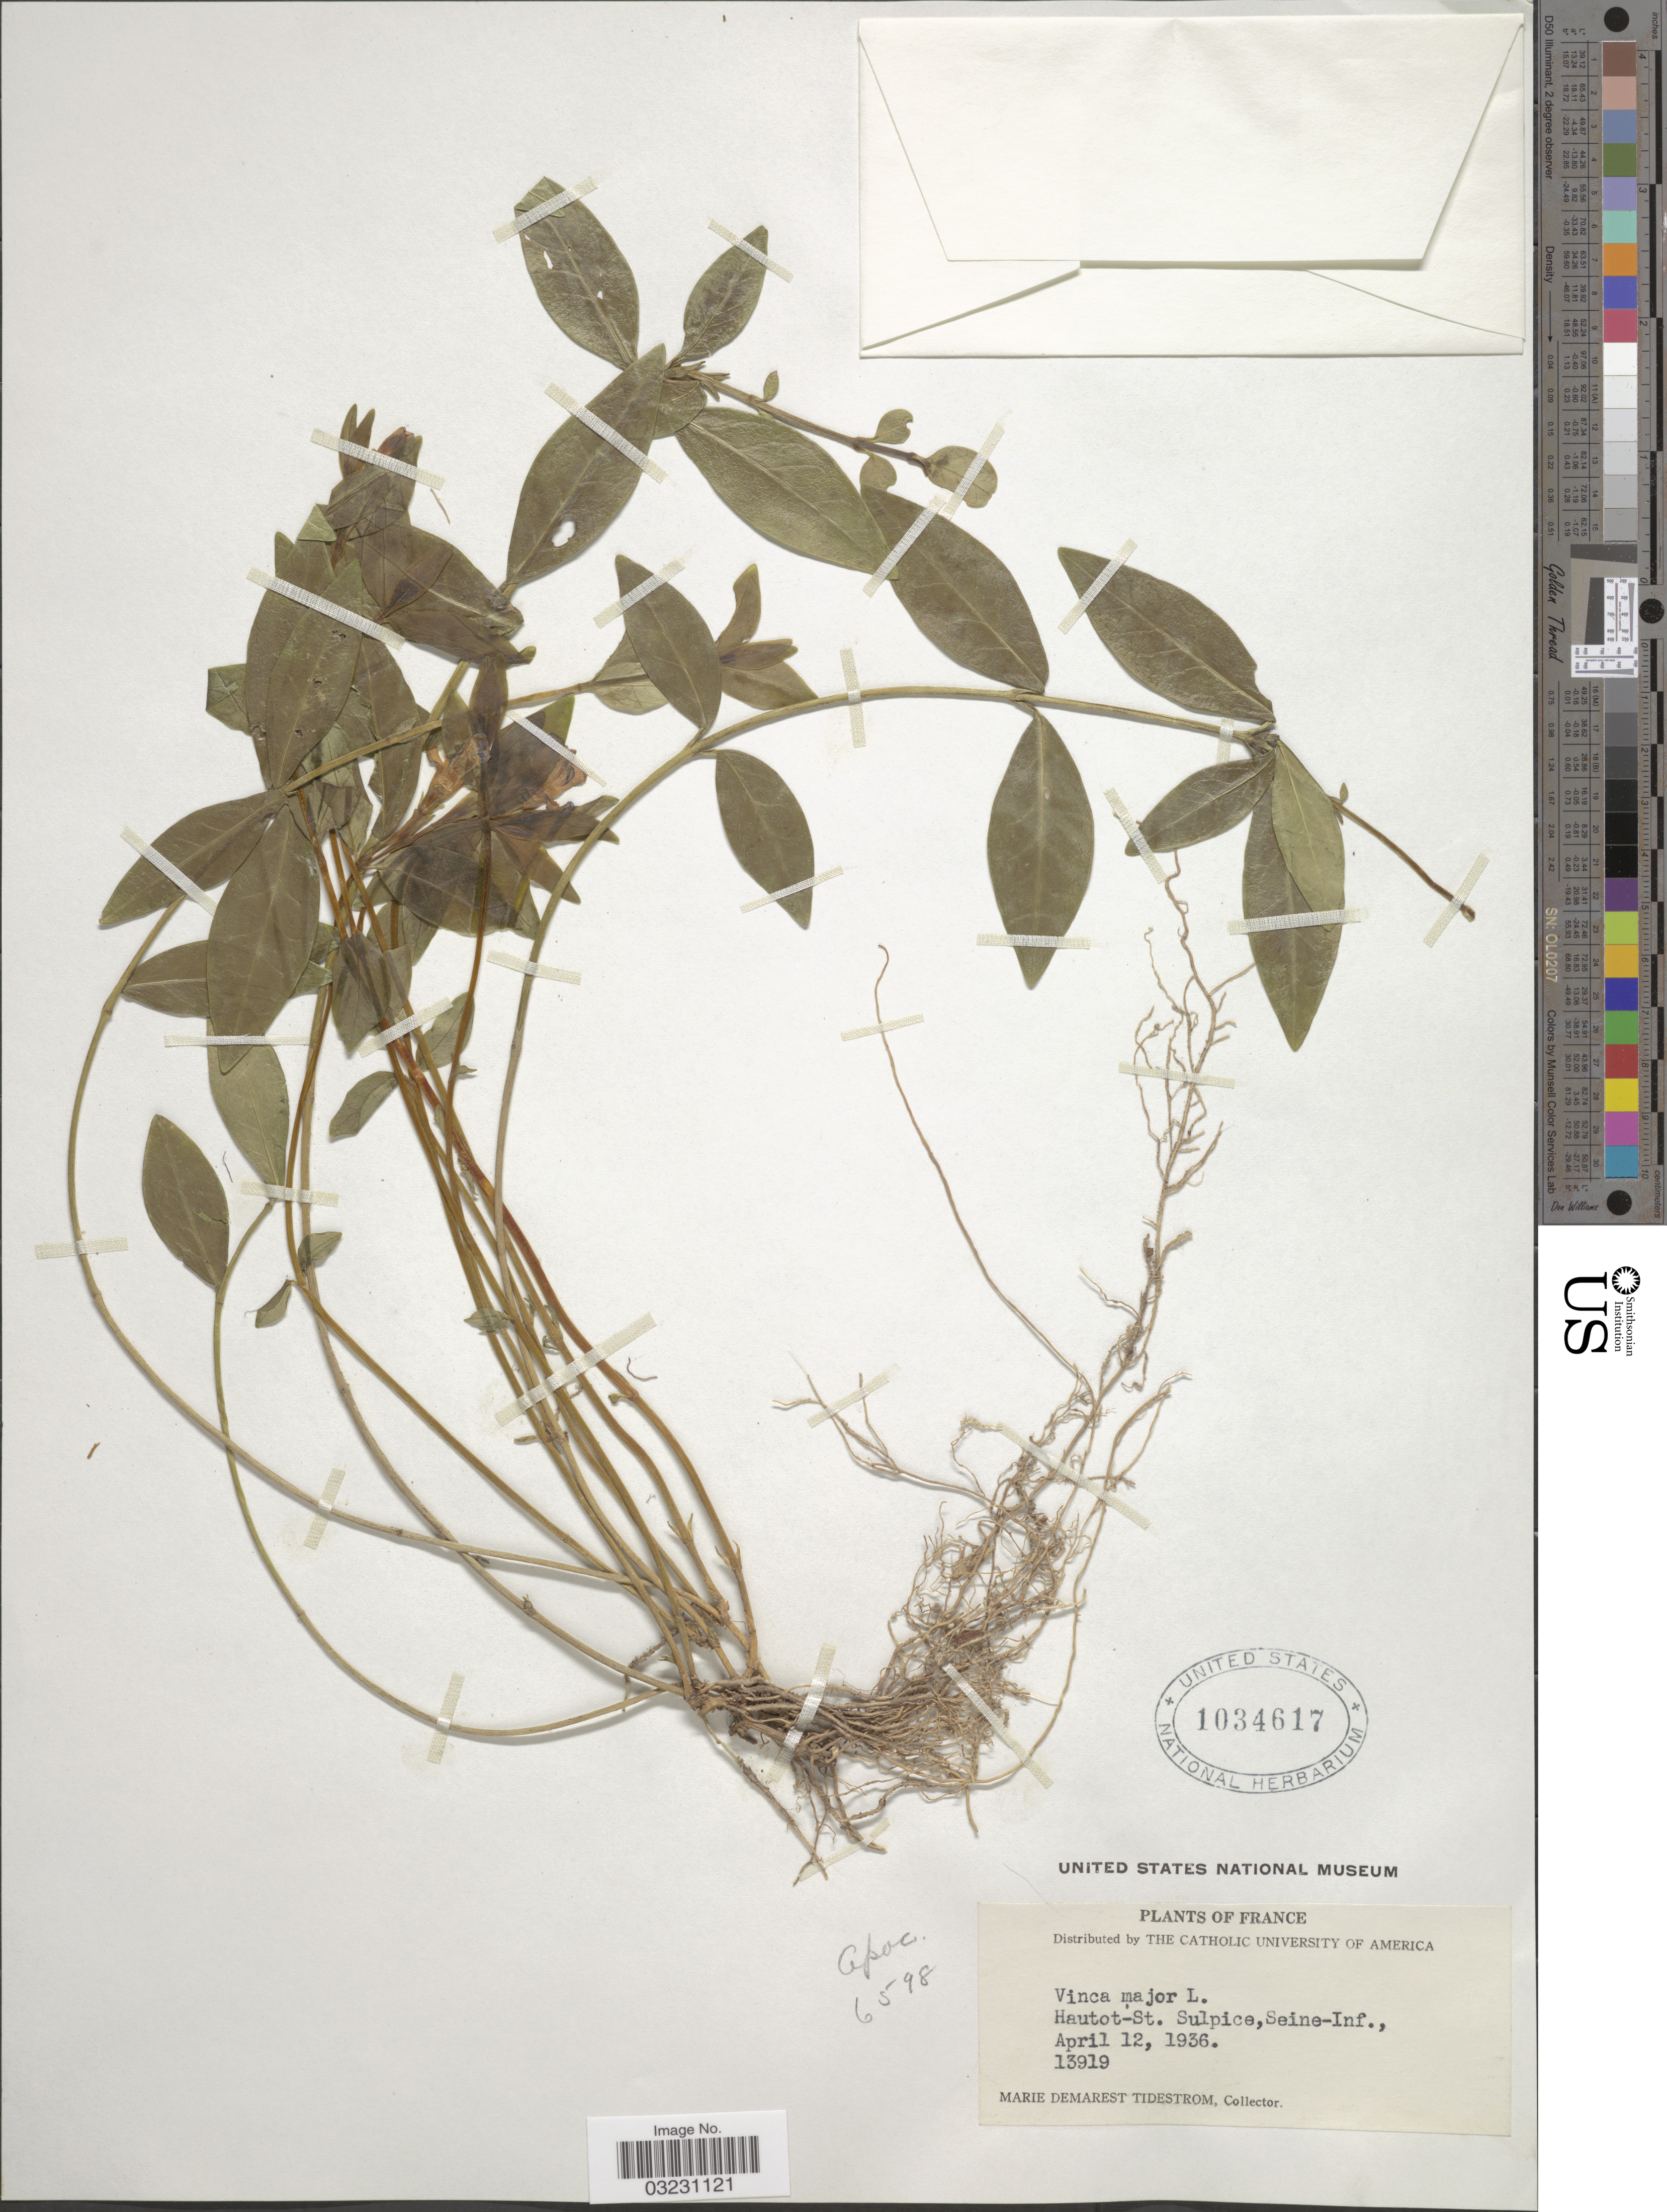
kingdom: Plantae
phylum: Tracheophyta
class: Magnoliopsida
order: Gentianales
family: Apocynaceae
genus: Vinca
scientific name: Vinca major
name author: L.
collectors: M. Tidestrom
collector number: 13919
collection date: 1936-04-12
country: France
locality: Hautot-St. Sulpice, Seine-Inf.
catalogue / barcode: US 1034617